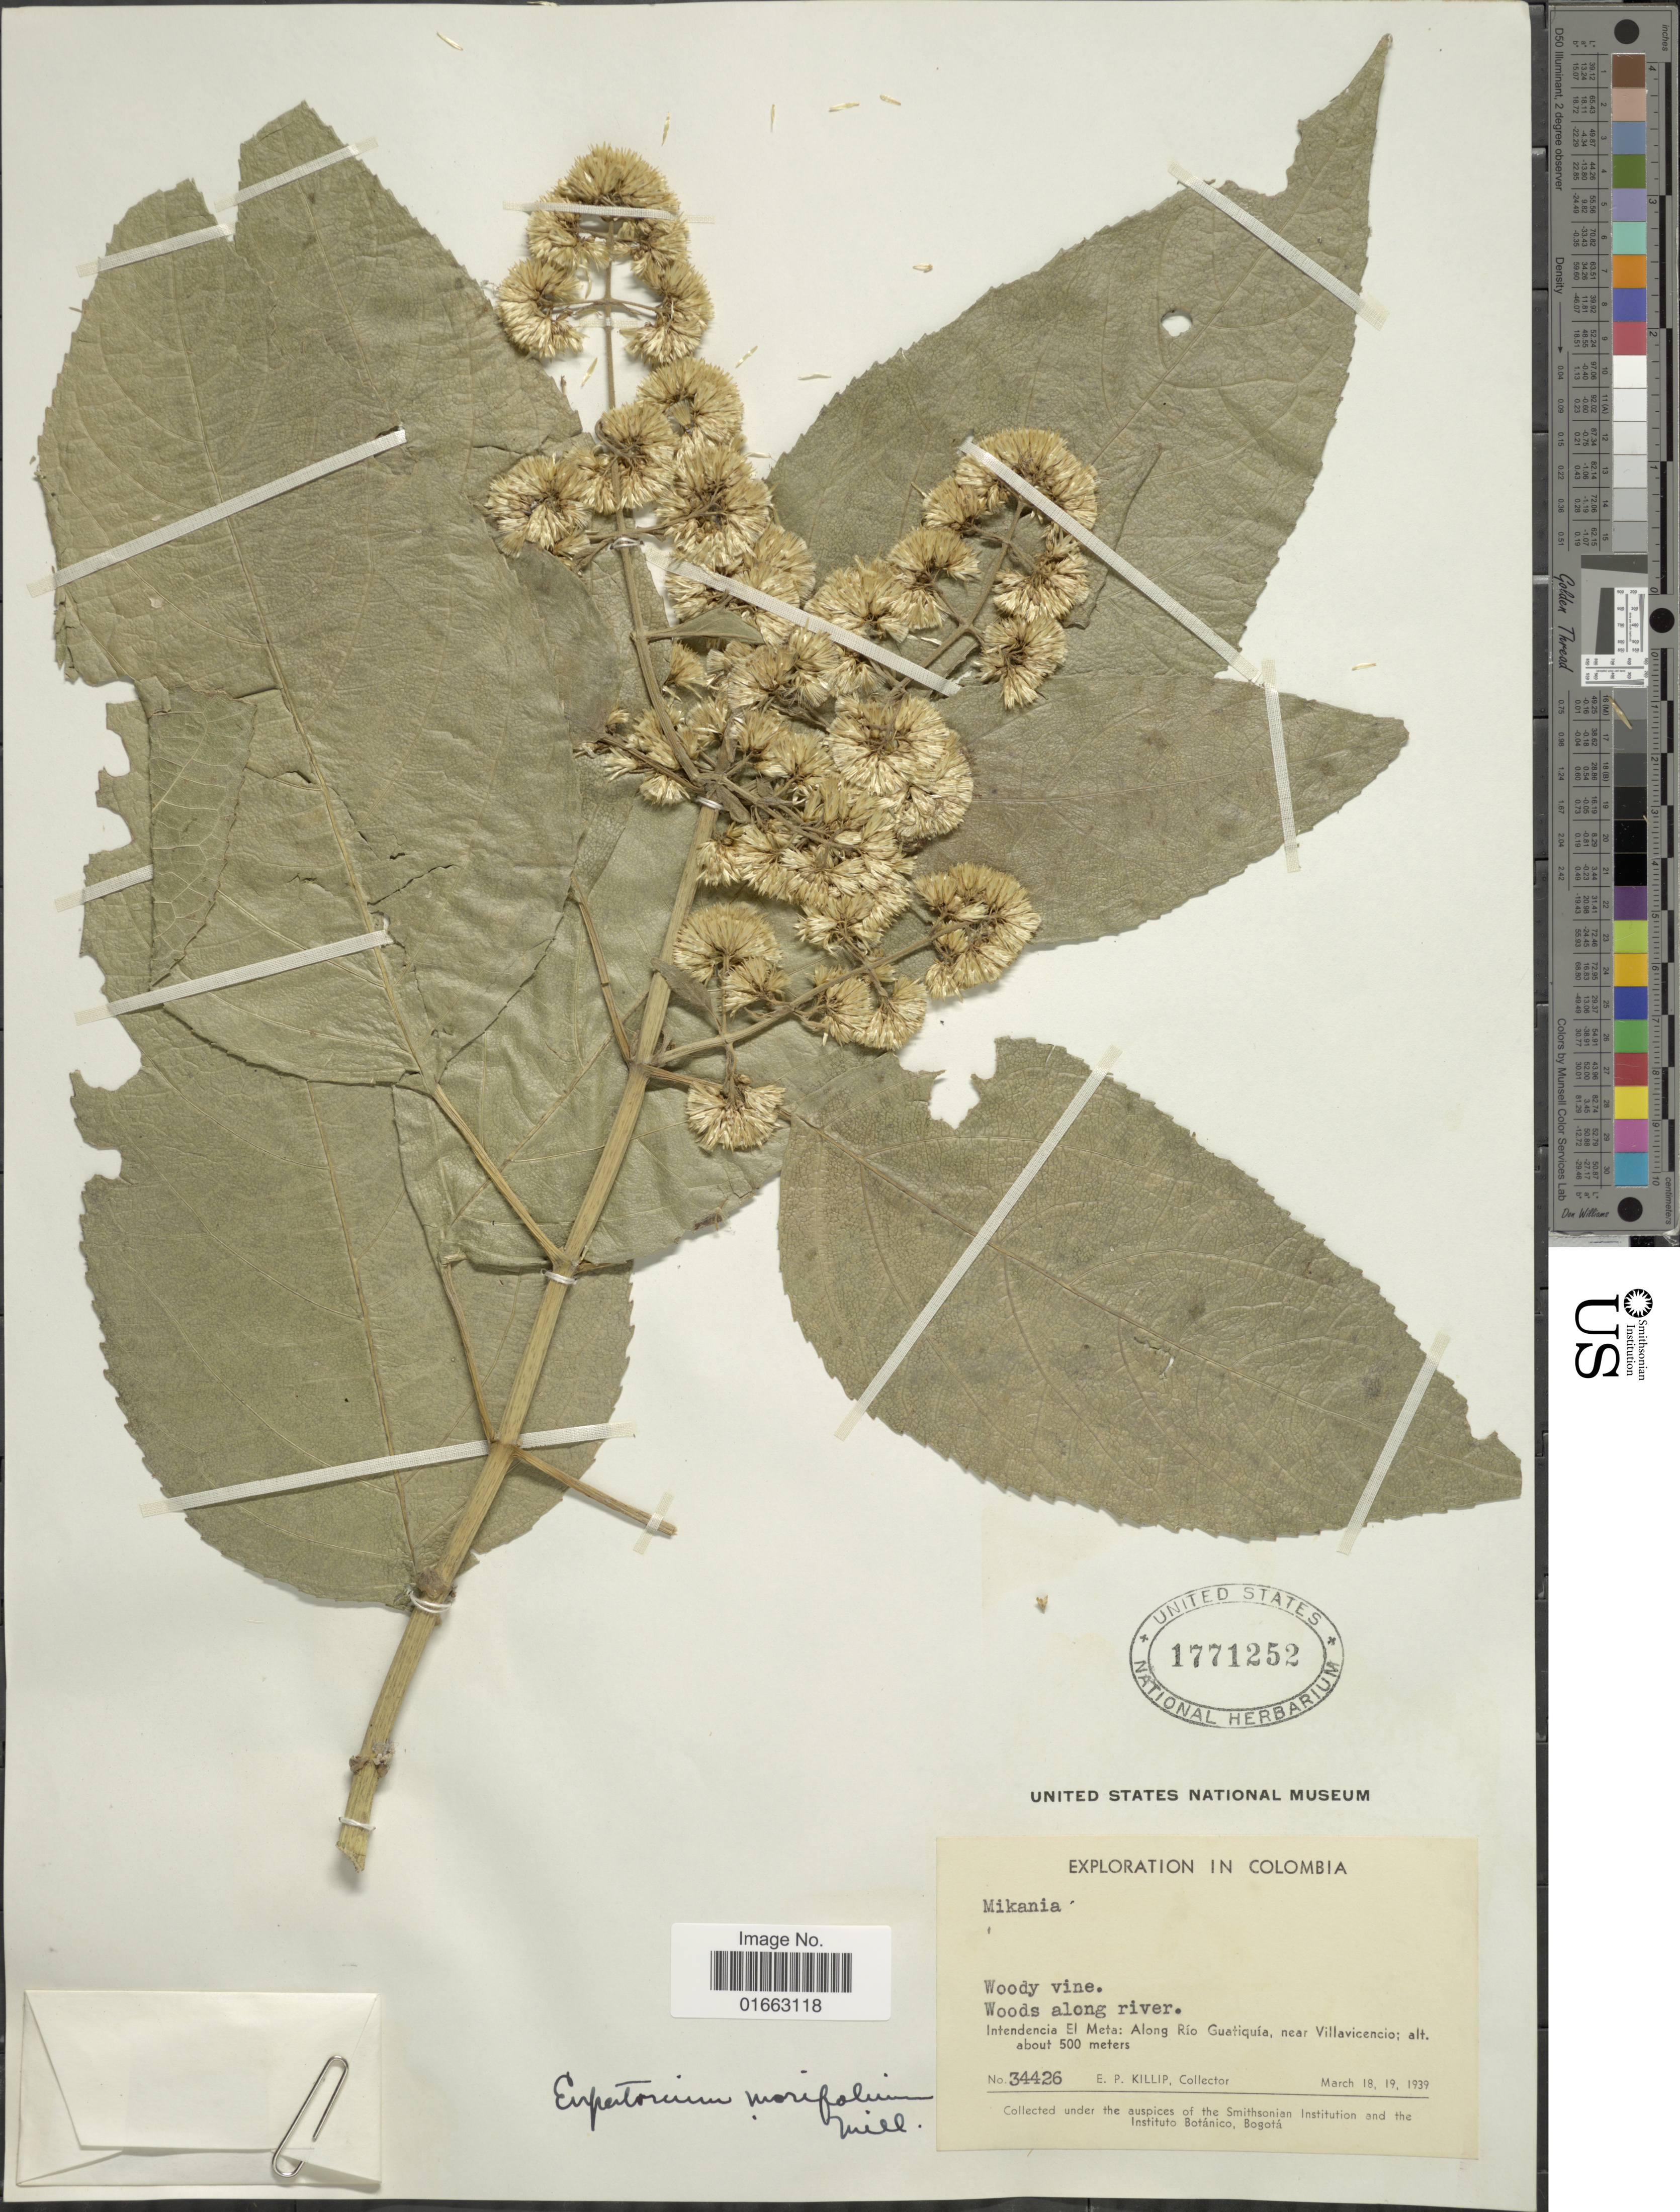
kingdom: Plantae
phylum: Tracheophyta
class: Magnoliopsida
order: Asterales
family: Asteraceae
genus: Critonia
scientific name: Critonia morifolia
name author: (Mill.) R.M. King & H. Rob.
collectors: E. P. Killip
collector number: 34426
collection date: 1939-03-18/1939-03-19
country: Colombia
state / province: Meta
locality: Woody vine, woods along river, Intendencia El Meta: Along Río Guatiquía, near Villavicencio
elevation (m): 500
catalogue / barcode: US 1771252